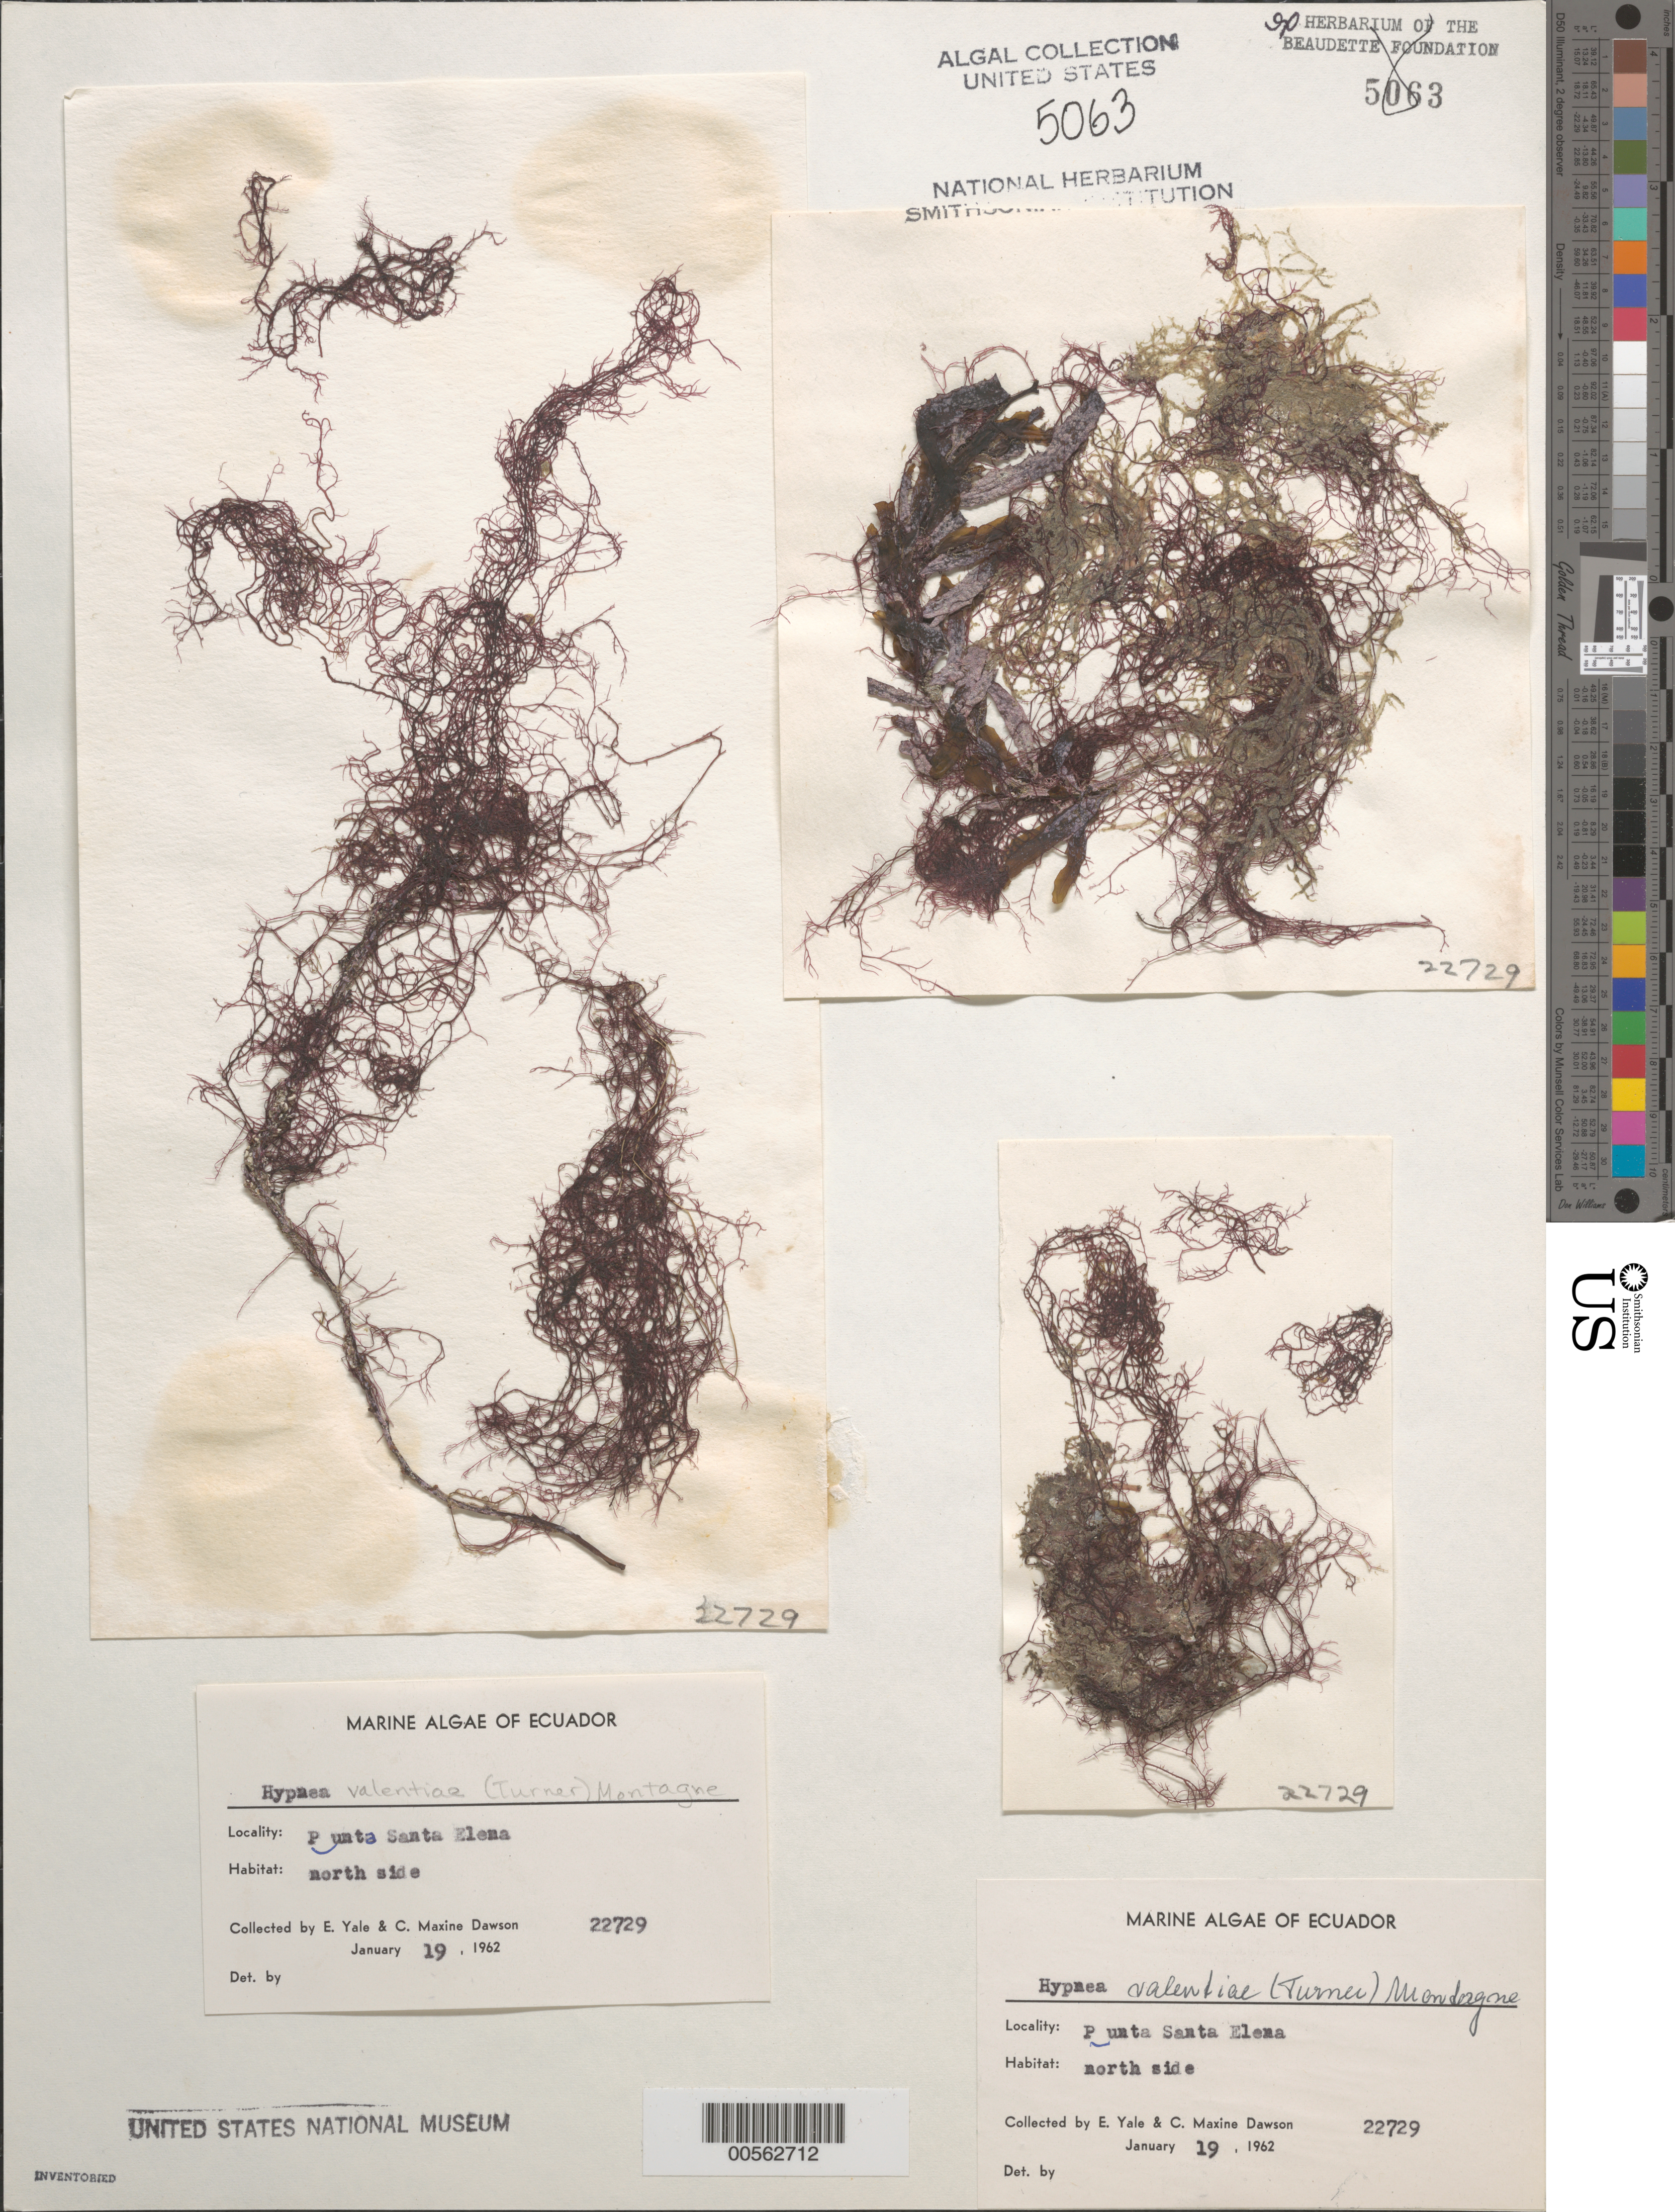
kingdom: Plantae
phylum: Rhodophyta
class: Florideophyceae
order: Gigartinales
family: Cystocloniaceae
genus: Hypnea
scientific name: Hypnea valentiae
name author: (Turner) Mont.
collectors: E. Y. Dawson & C. M. Dawson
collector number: EYD 22729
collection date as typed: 19 Jan 1962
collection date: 1962-01-19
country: Ecuador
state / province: Guayas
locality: Punta Santa Elena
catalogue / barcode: US 5063